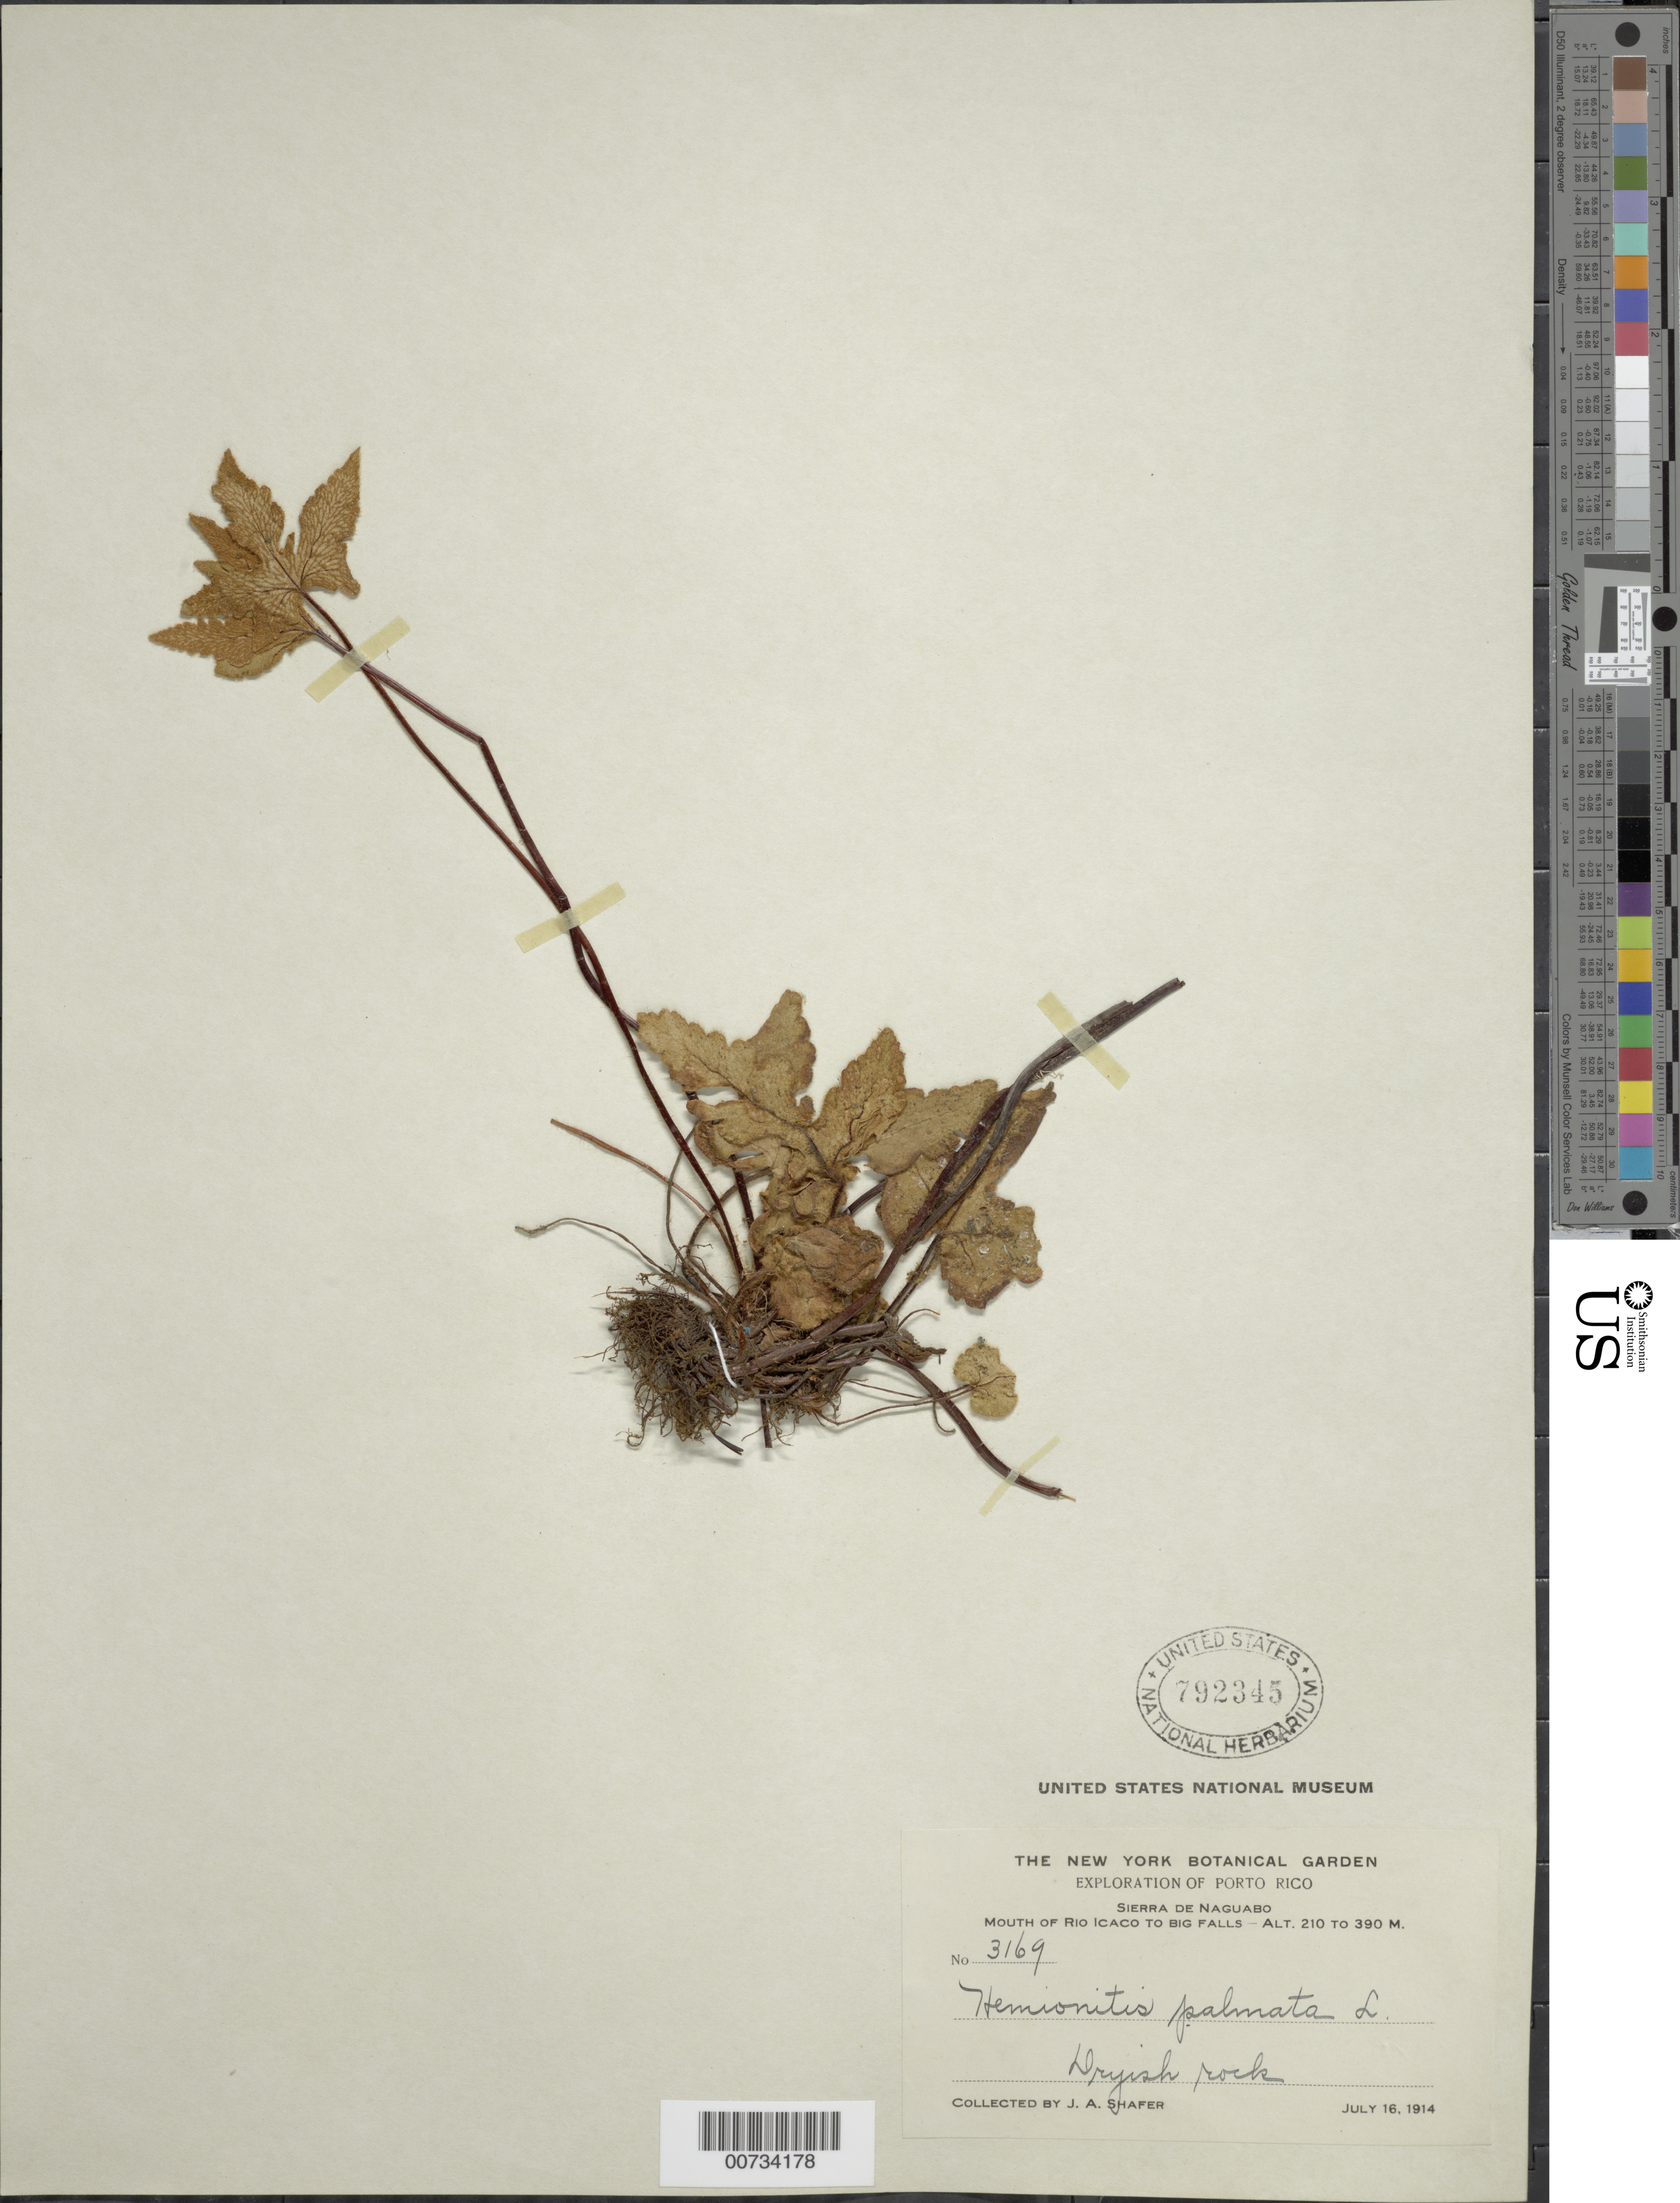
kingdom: Plantae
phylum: Tracheophyta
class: Polypodiopsida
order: Polypodiales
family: Pteridaceae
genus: Hemionitis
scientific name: Hemionitis palmata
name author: L.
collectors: J. A. Shafer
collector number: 3169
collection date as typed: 16 Jul 1914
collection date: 1914-07-16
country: Puerto Rico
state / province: Naguabo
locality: Sierra de Naguabo, Mouth of Rio Icaco to Big Falls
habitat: Dryish rock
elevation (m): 210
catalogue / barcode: US 792345